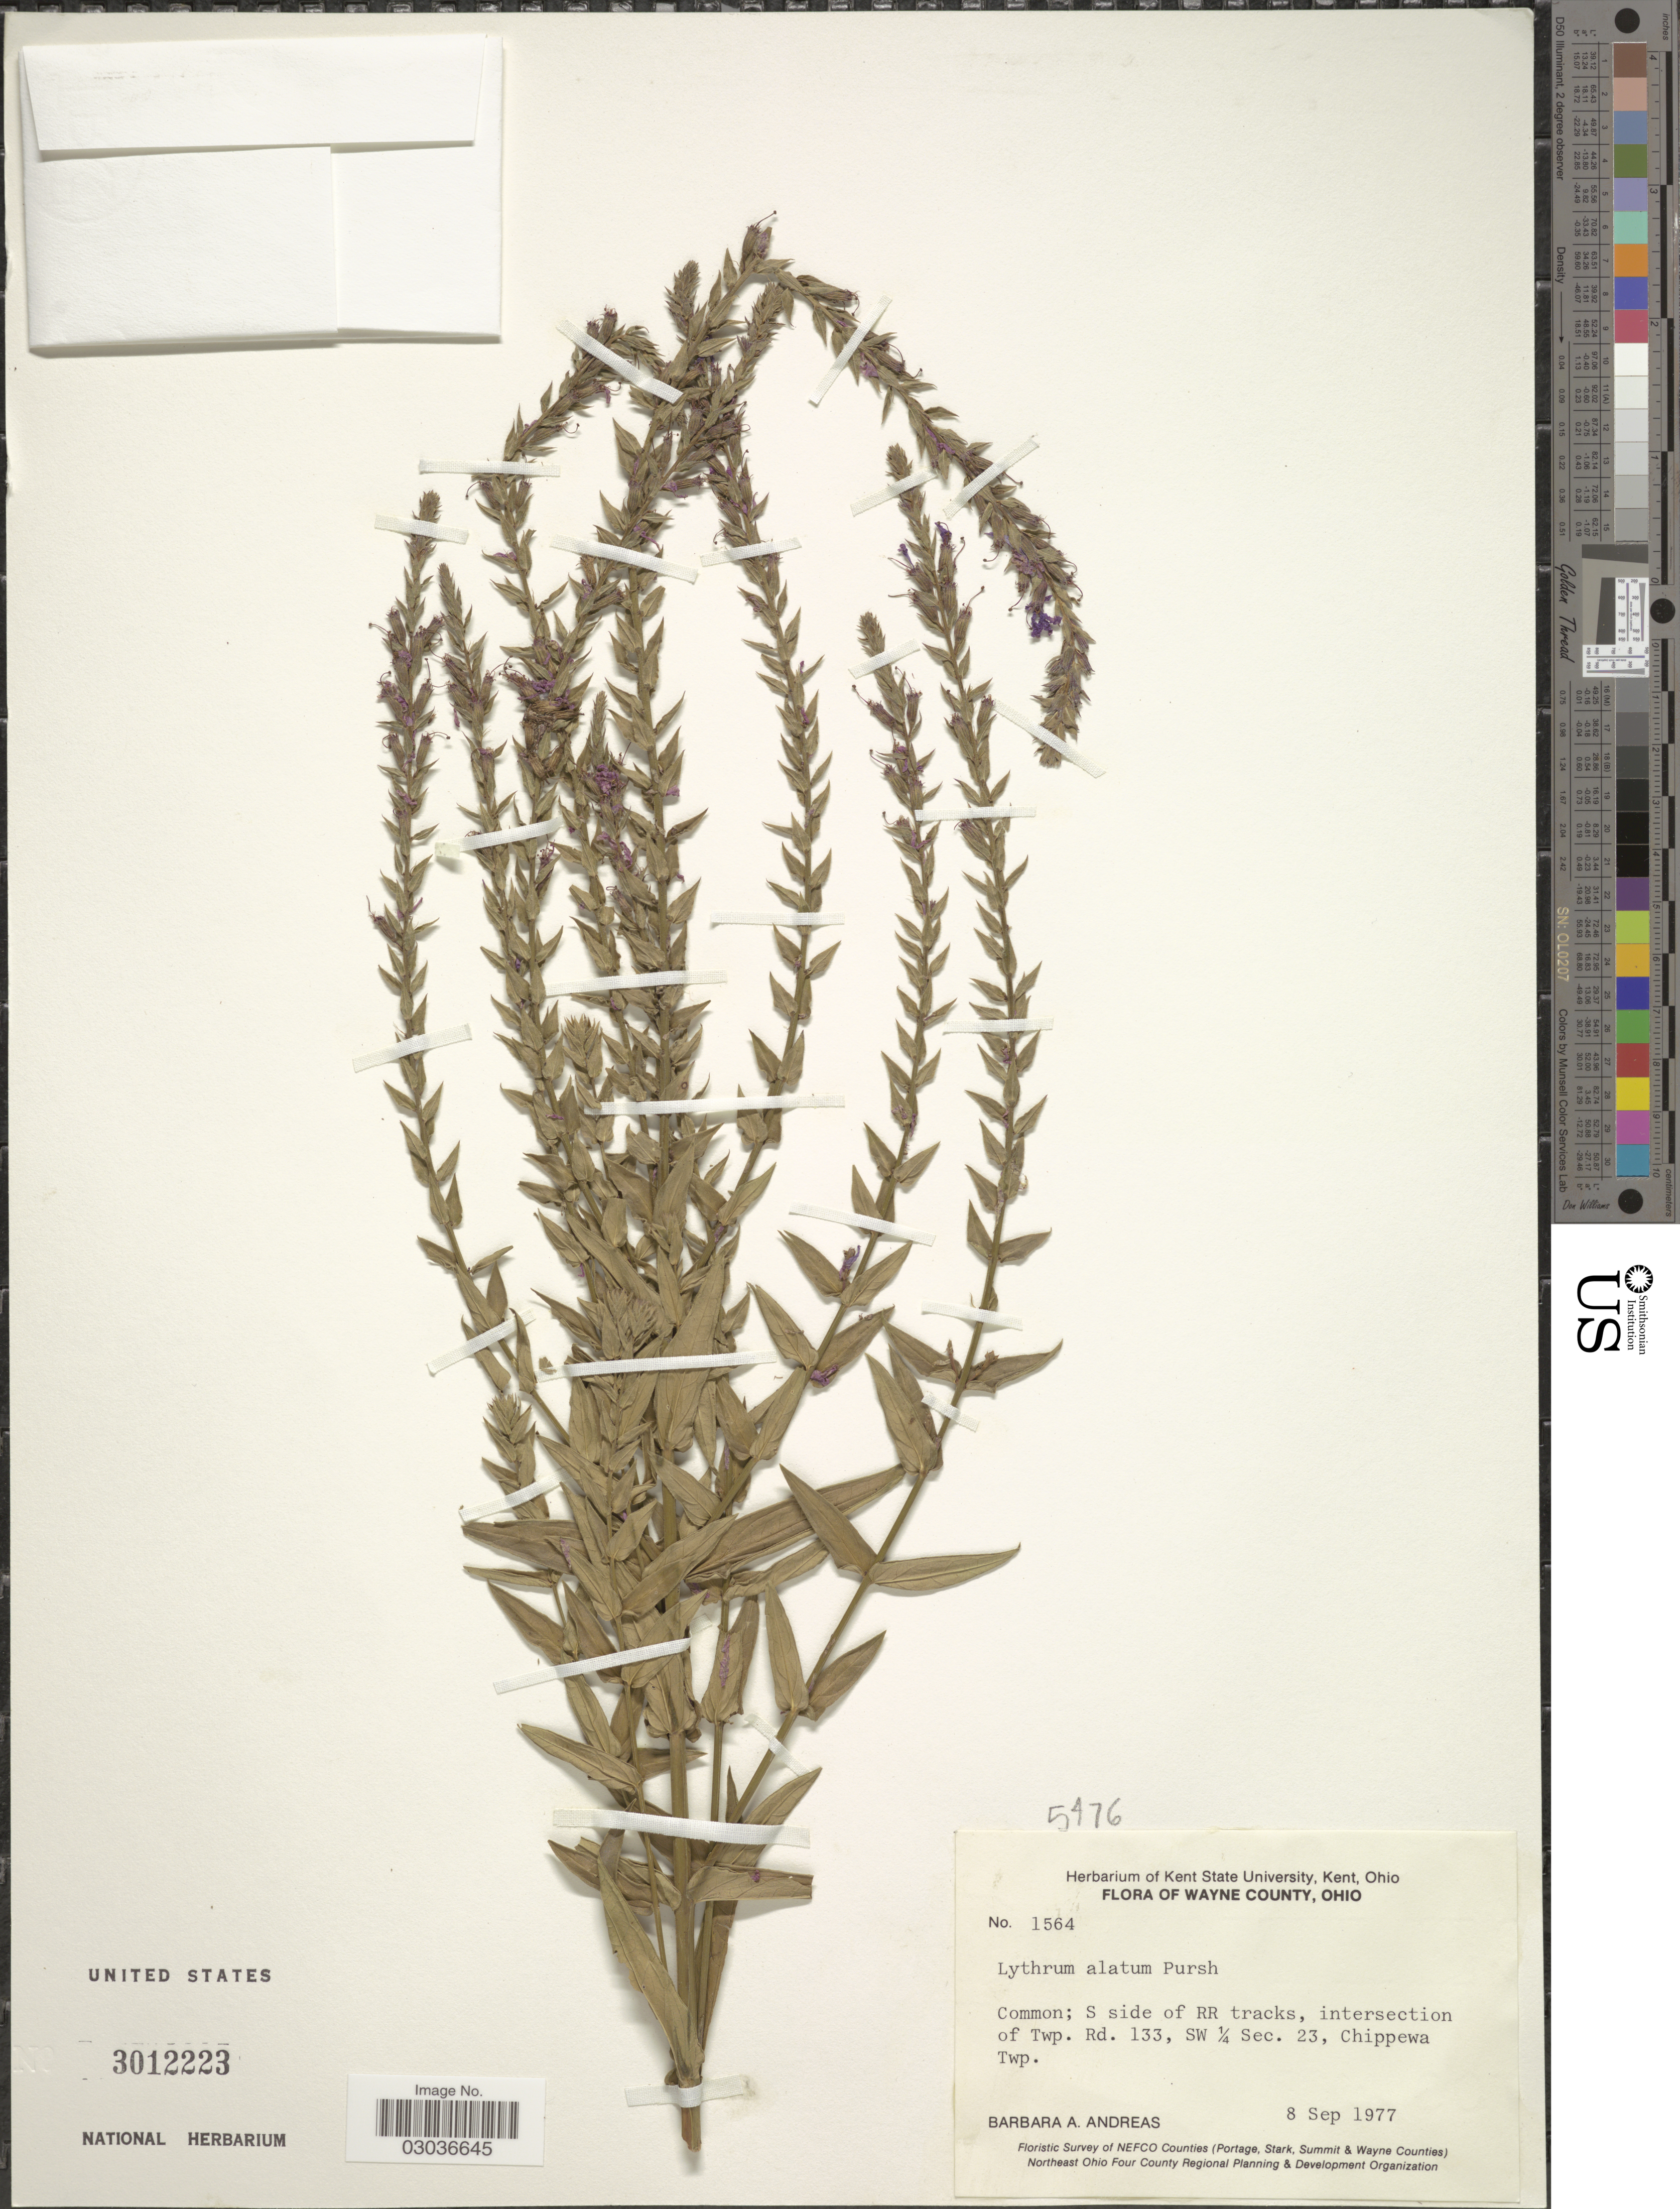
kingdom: Plantae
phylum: Tracheophyta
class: Magnoliopsida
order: Myrtales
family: Lythraceae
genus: Lythrum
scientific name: Lythrum alatum var. alatum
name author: Pursh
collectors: B. A. Andreas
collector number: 1564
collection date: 1977-09-08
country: United States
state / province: Ohio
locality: Wayne County. S side of RR tracks, intersection of Twp. Rd. 133, SW ¼ Sec. 23, Chippewa Twp.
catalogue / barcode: US 3012223